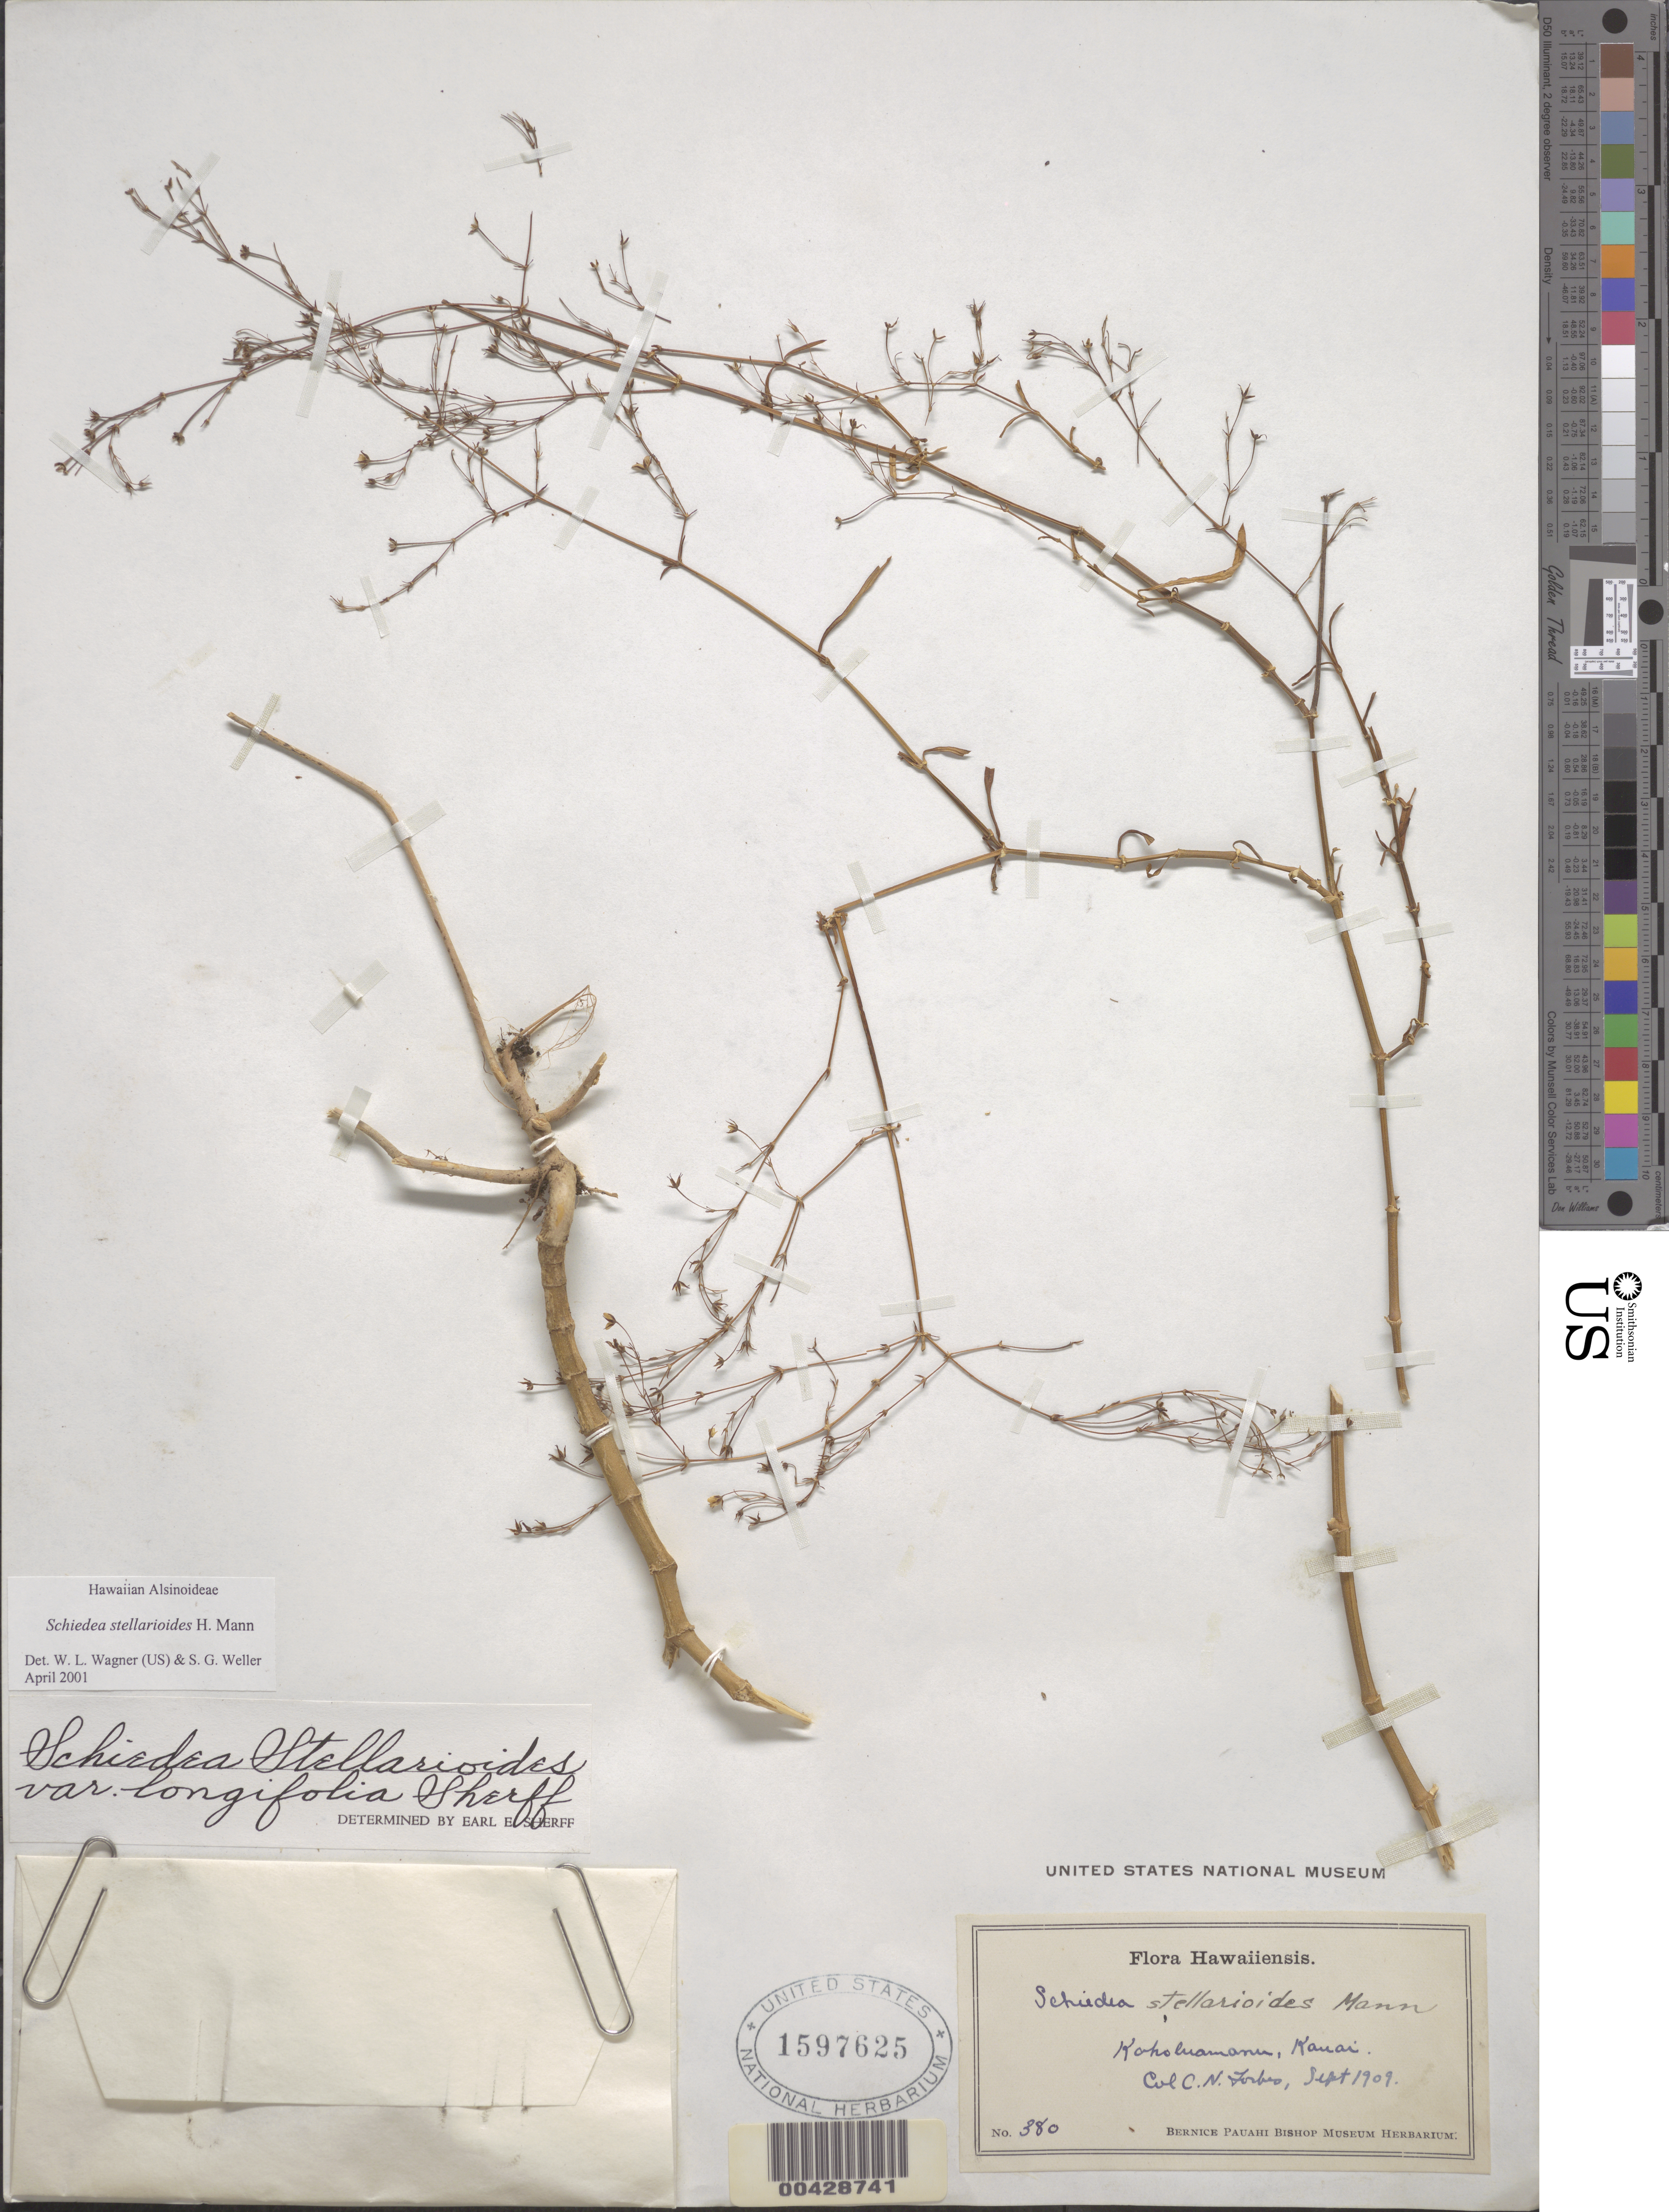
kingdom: Plantae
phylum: Tracheophyta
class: Magnoliopsida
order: Caryophyllales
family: Caryophyllaceae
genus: Schiedea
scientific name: Schiedea stellarioides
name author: H. Mann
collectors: C. N. Forbes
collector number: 380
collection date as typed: Sep 1909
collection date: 1909-09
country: United States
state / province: Hawaii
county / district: Kauai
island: Kaua'i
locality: Kaholuamanu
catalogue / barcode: US 1597625